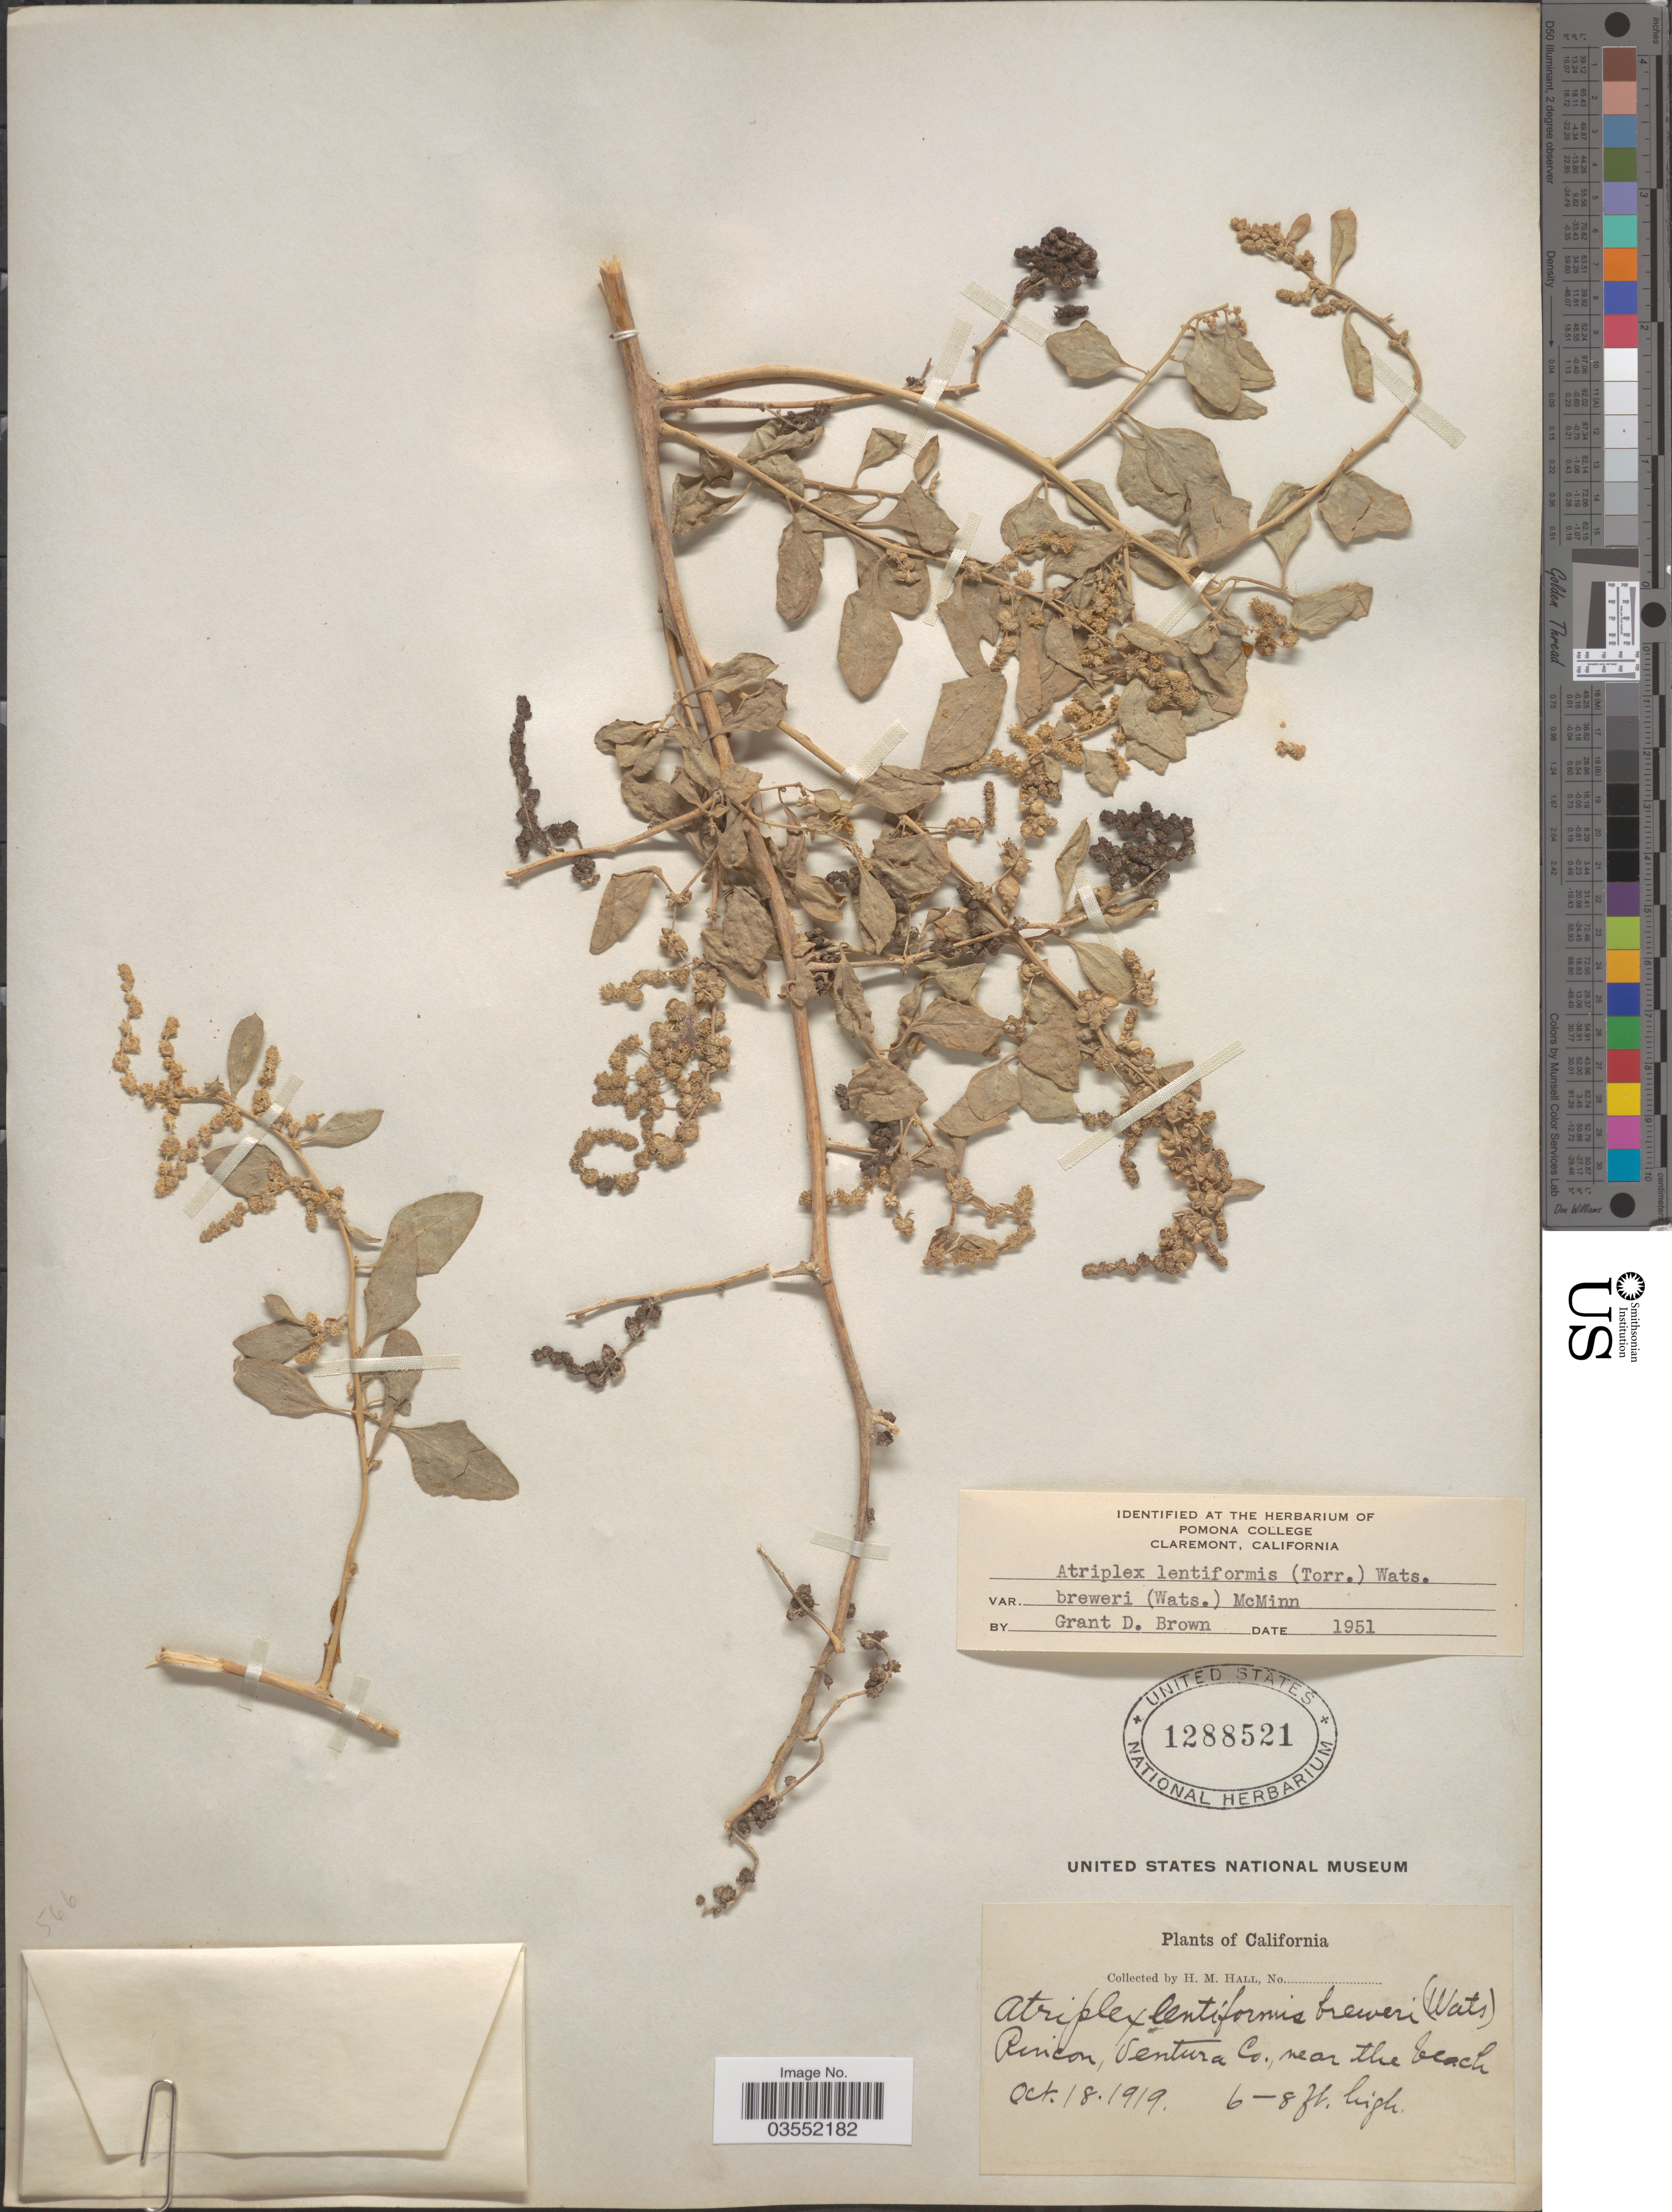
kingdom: Plantae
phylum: Tracheophyta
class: Magnoliopsida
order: Caryophyllales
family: Amaranthaceae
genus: Atriplex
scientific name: Atriplex lentiformis var. breweri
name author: (S. Watson) McMinn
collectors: H. M. Hall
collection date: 1919-10-18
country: United States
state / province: California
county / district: Ventura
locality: Rincon, Ventura Co., near the beach.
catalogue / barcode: US 1288521